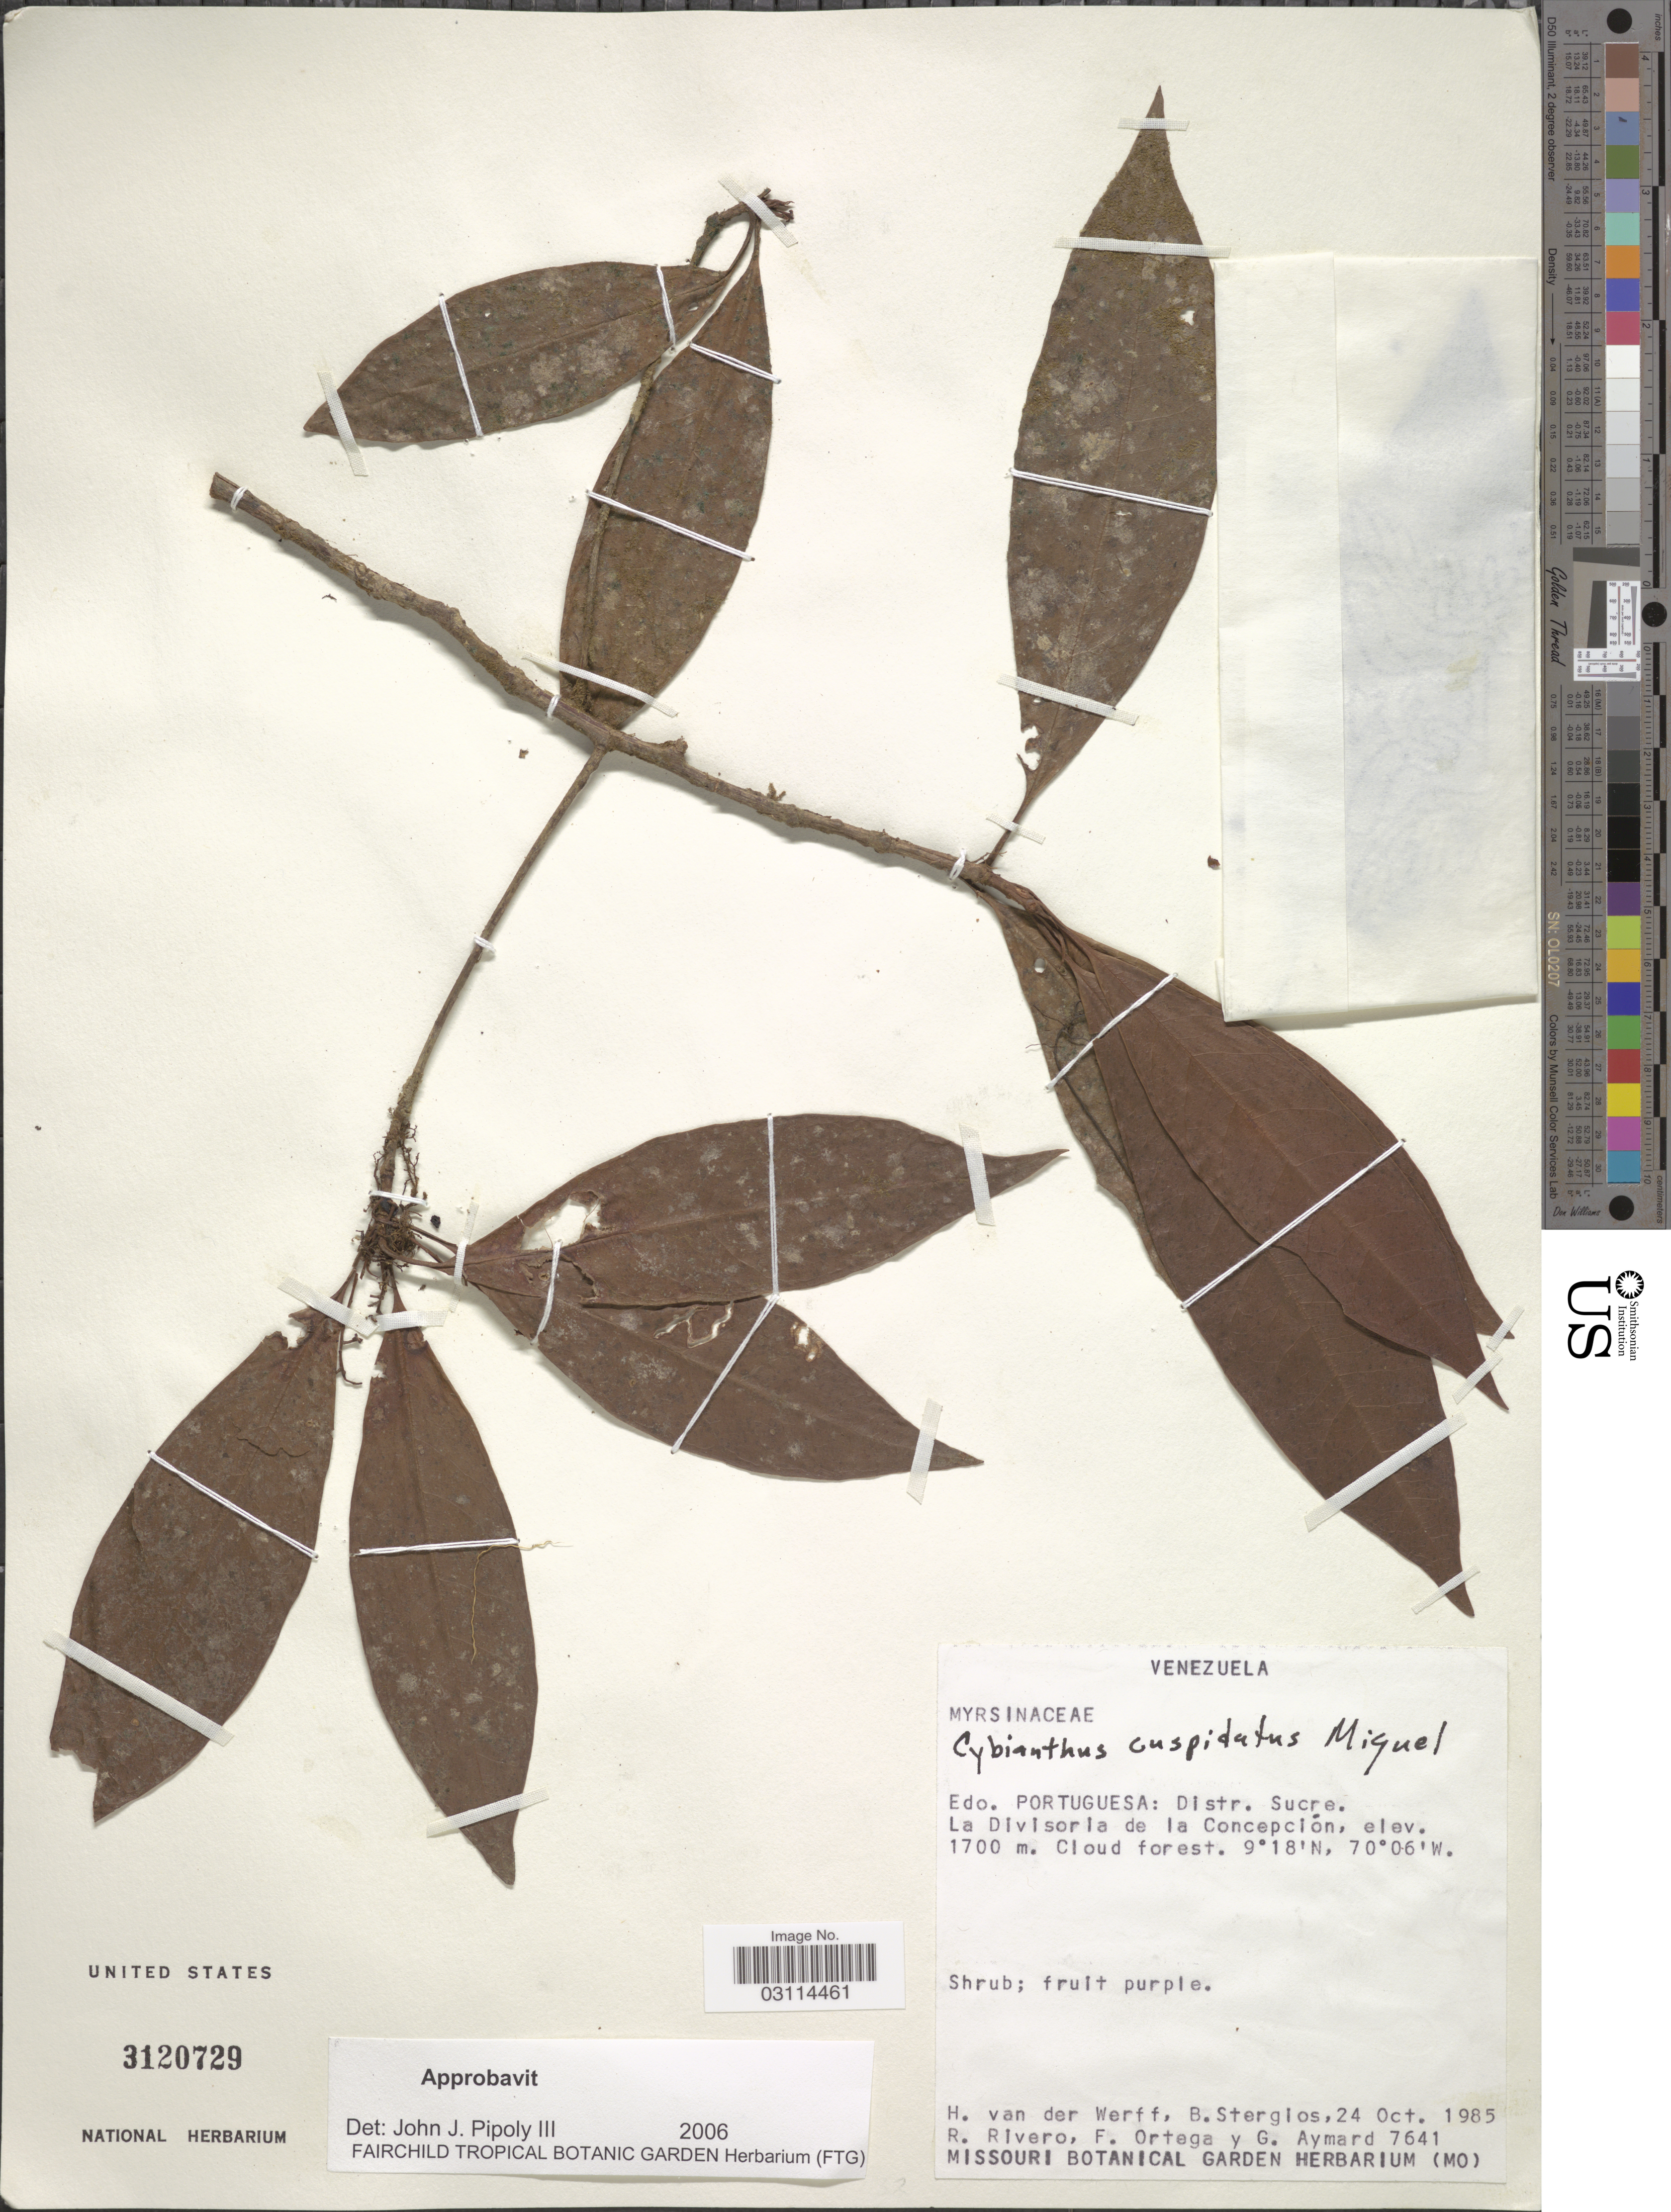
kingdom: Plantae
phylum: Tracheophyta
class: Magnoliopsida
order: Ericales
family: Primulaceae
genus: Cybianthus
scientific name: Cybianthus cuspidatus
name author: Miq.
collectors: H. van der Werff, B. G. Stergios, R. Rivero, F. J. Ortega & G. A. Aymard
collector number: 7641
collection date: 1985-10-24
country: Venezuela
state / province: Portuguesa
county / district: Sucre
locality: La Divisoria de la Concepción.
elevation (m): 1700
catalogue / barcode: US 3120729